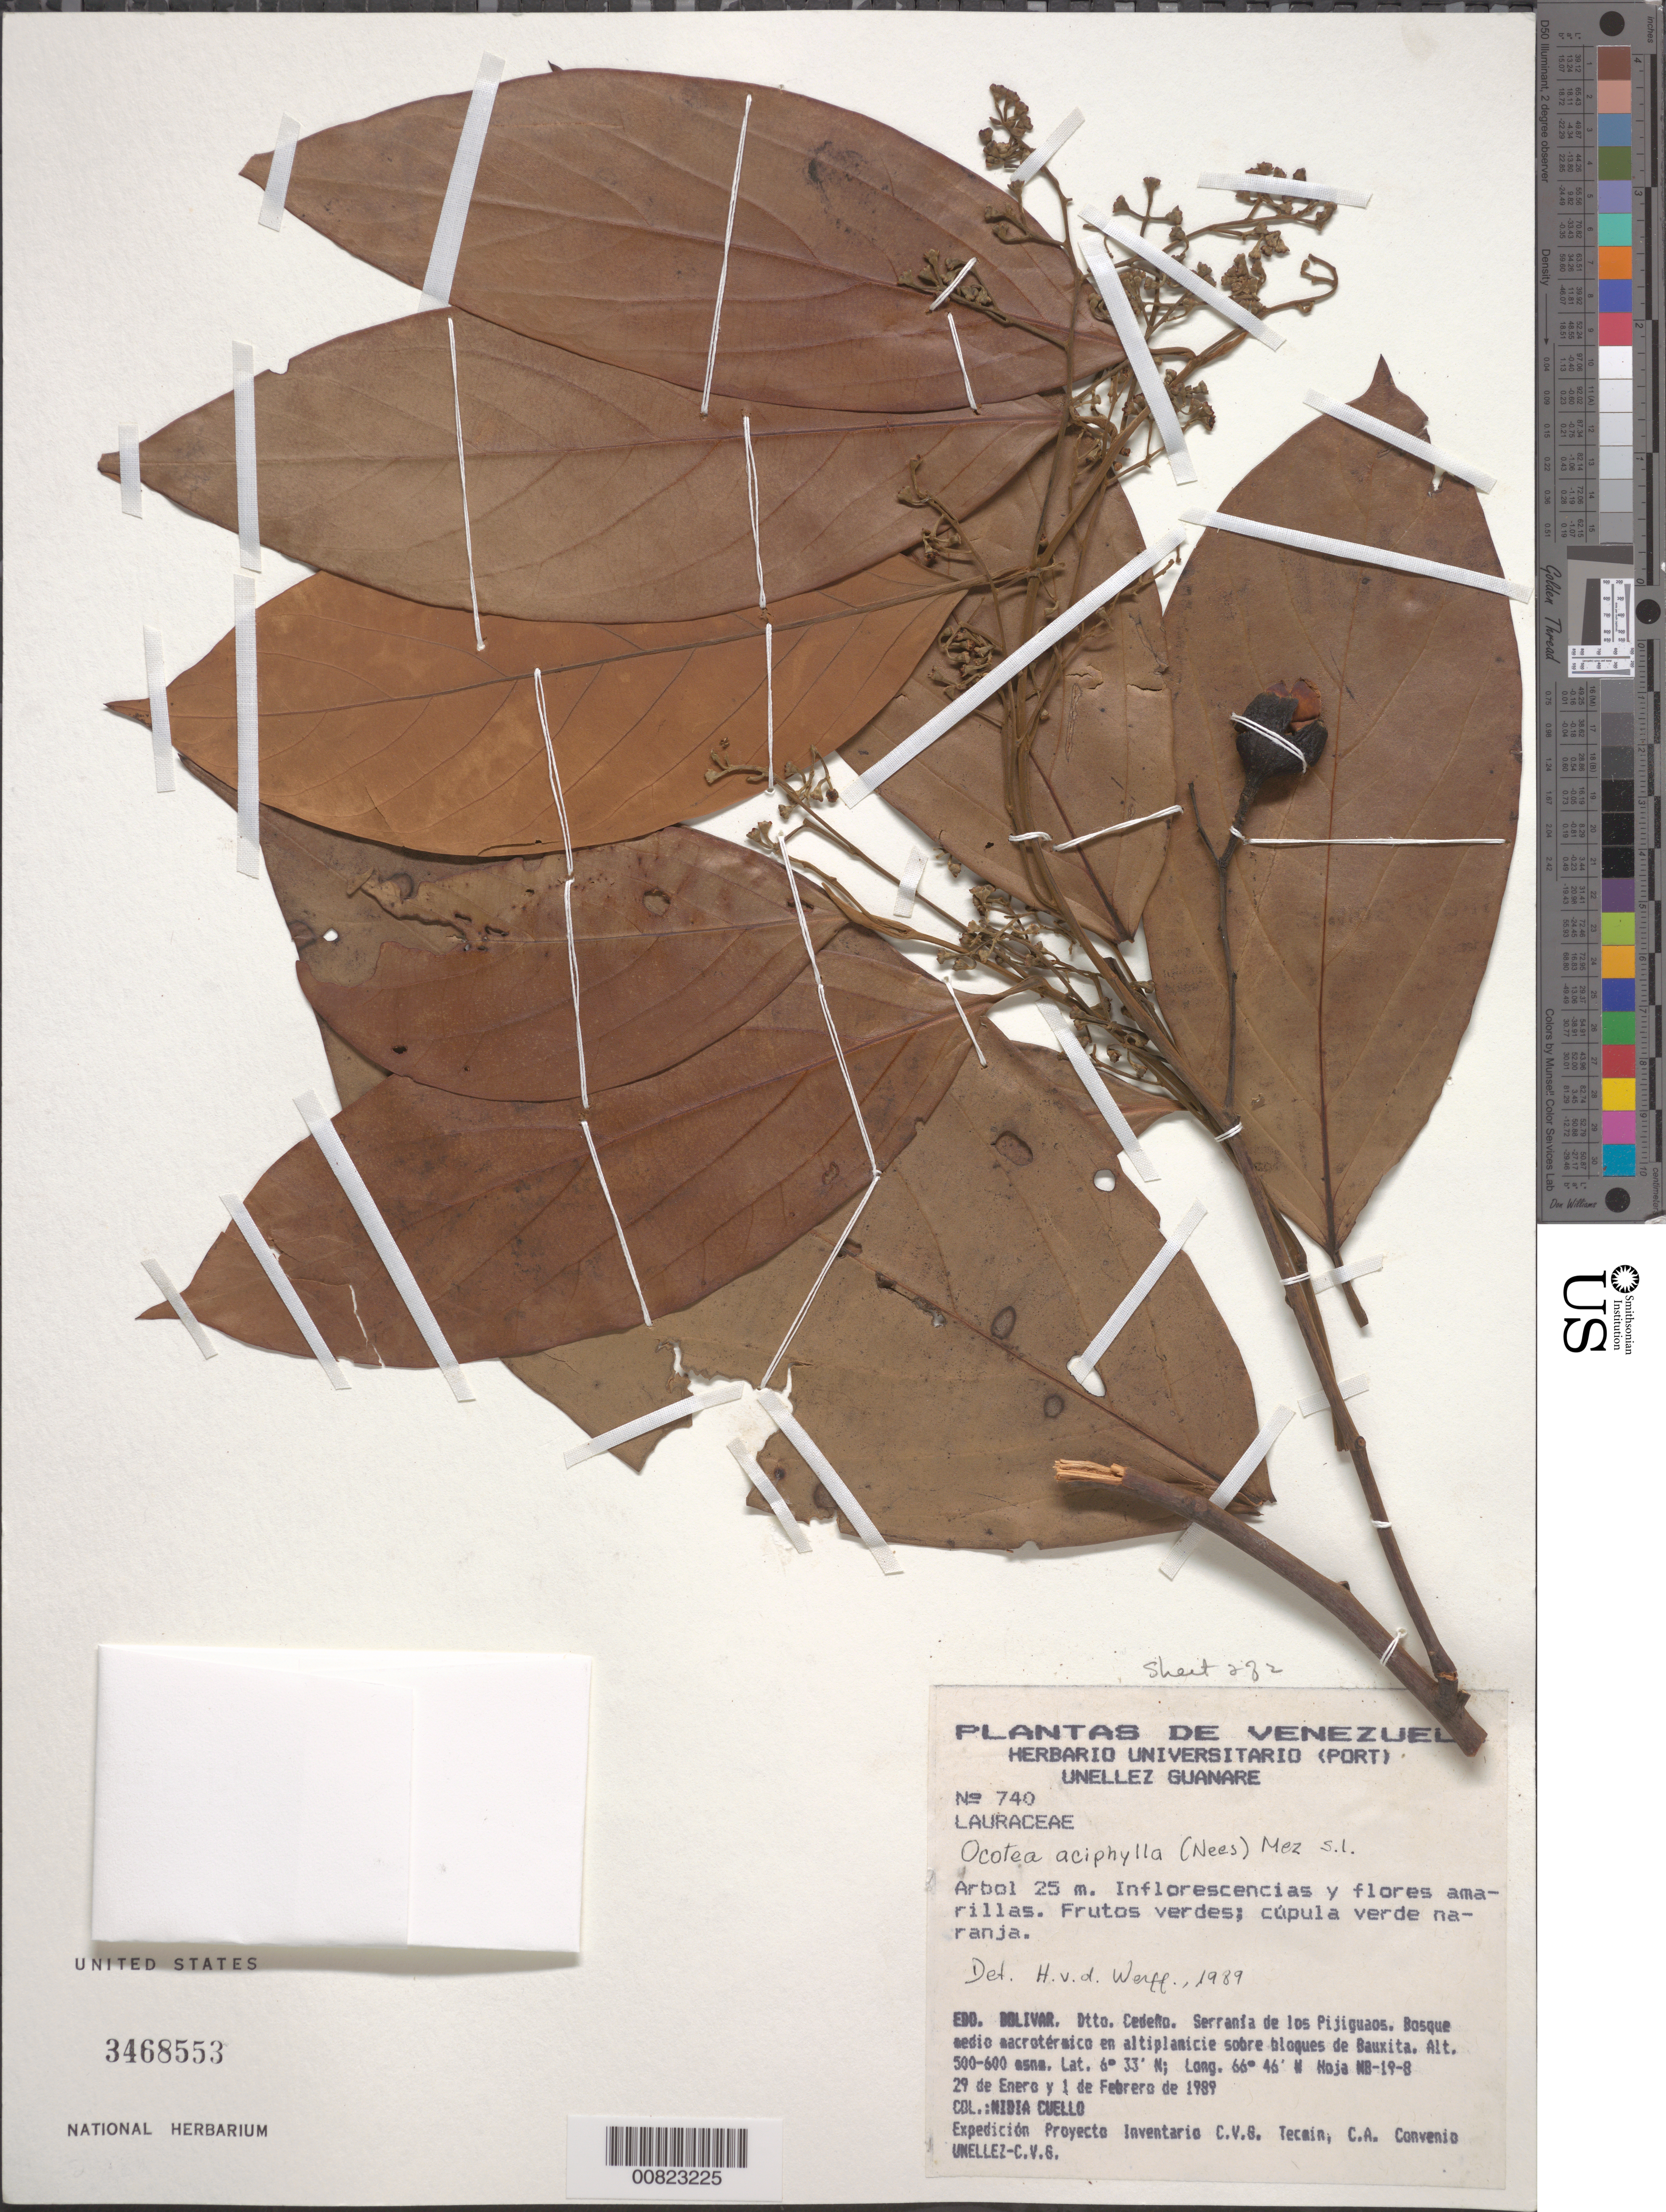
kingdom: Plantae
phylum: Tracheophyta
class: Magnoliopsida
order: Laurales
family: Lauraceae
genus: Ocotea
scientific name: Ocotea aciphylla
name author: (Nees & Mart.) Mez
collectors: N. L. Cuello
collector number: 740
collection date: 1989-01-29/1989-02-01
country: Venezuela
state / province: Bolívar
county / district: Cedeño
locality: Serranía de los Pijiguaos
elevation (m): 500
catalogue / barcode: US 3468553